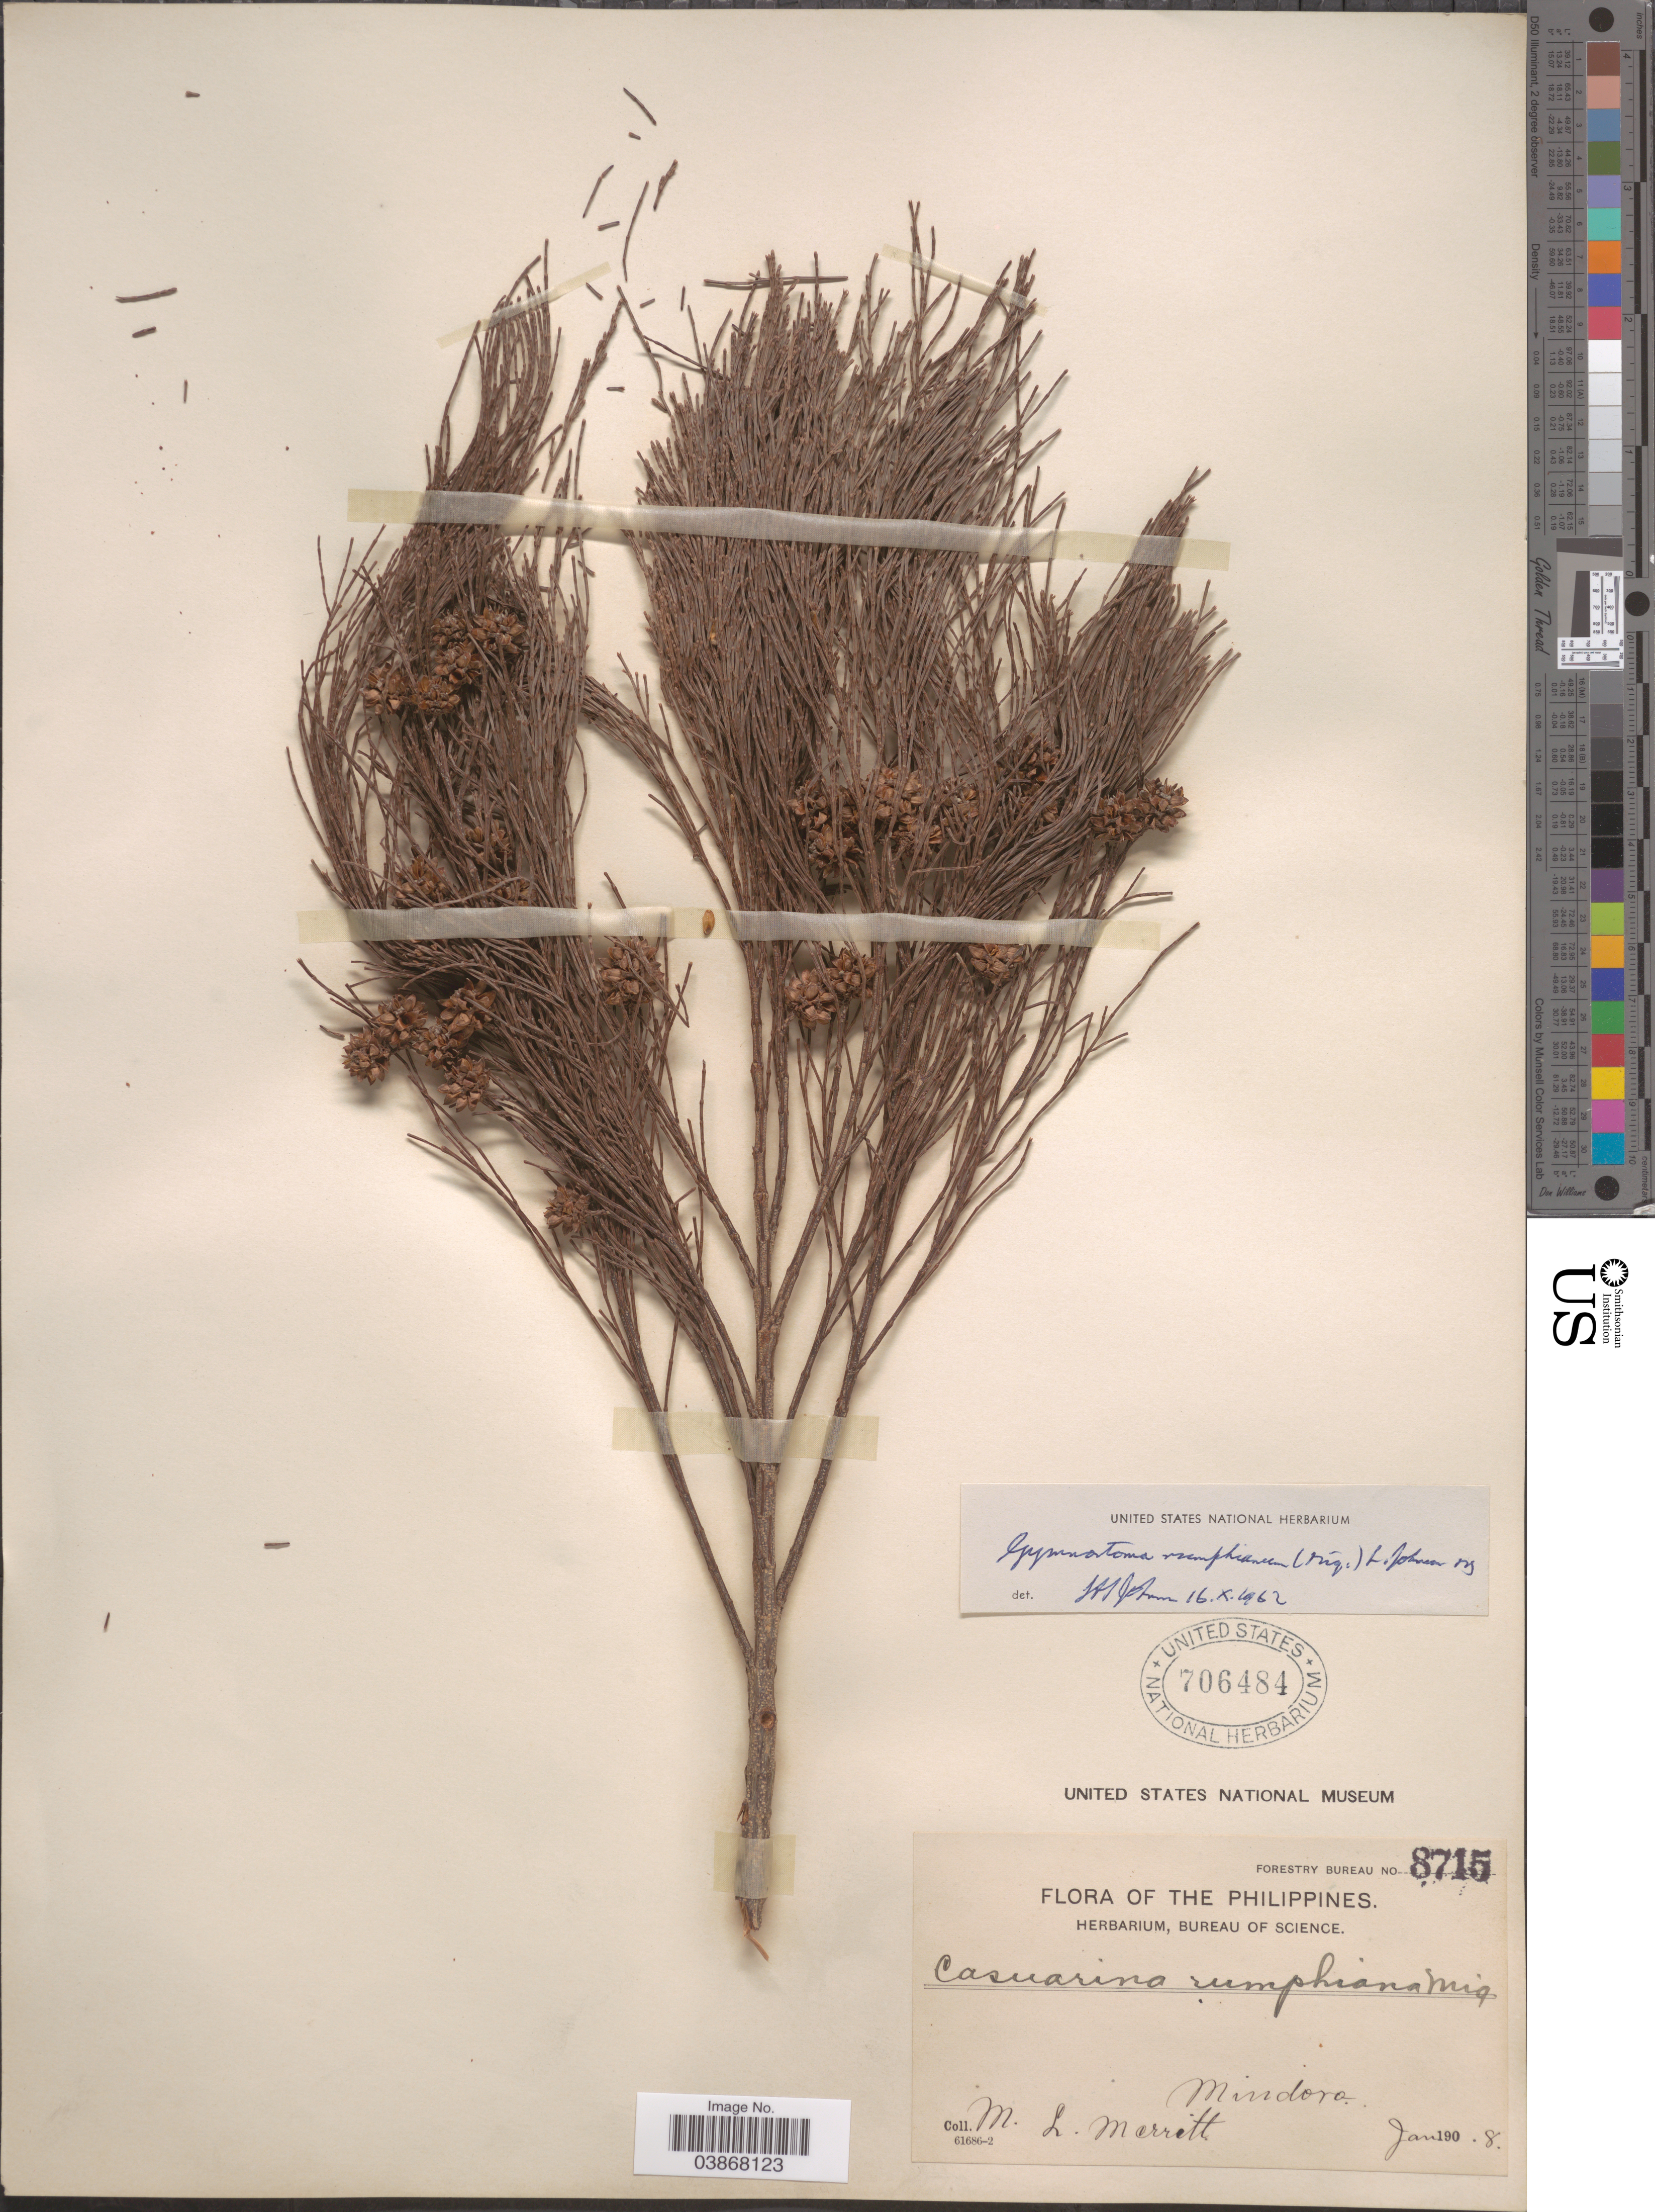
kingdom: Plantae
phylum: Tracheophyta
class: Magnoliopsida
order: Fagales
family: Casuarinaceae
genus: Gymnostoma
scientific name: Gymnostoma rumphianum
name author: (Miq.) L.A.S. Johnson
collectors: M. L. Merritt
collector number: Forestry Bureau 8715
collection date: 1908-01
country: Philippines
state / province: Mimaropa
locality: Mindoro.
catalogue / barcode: US 706484